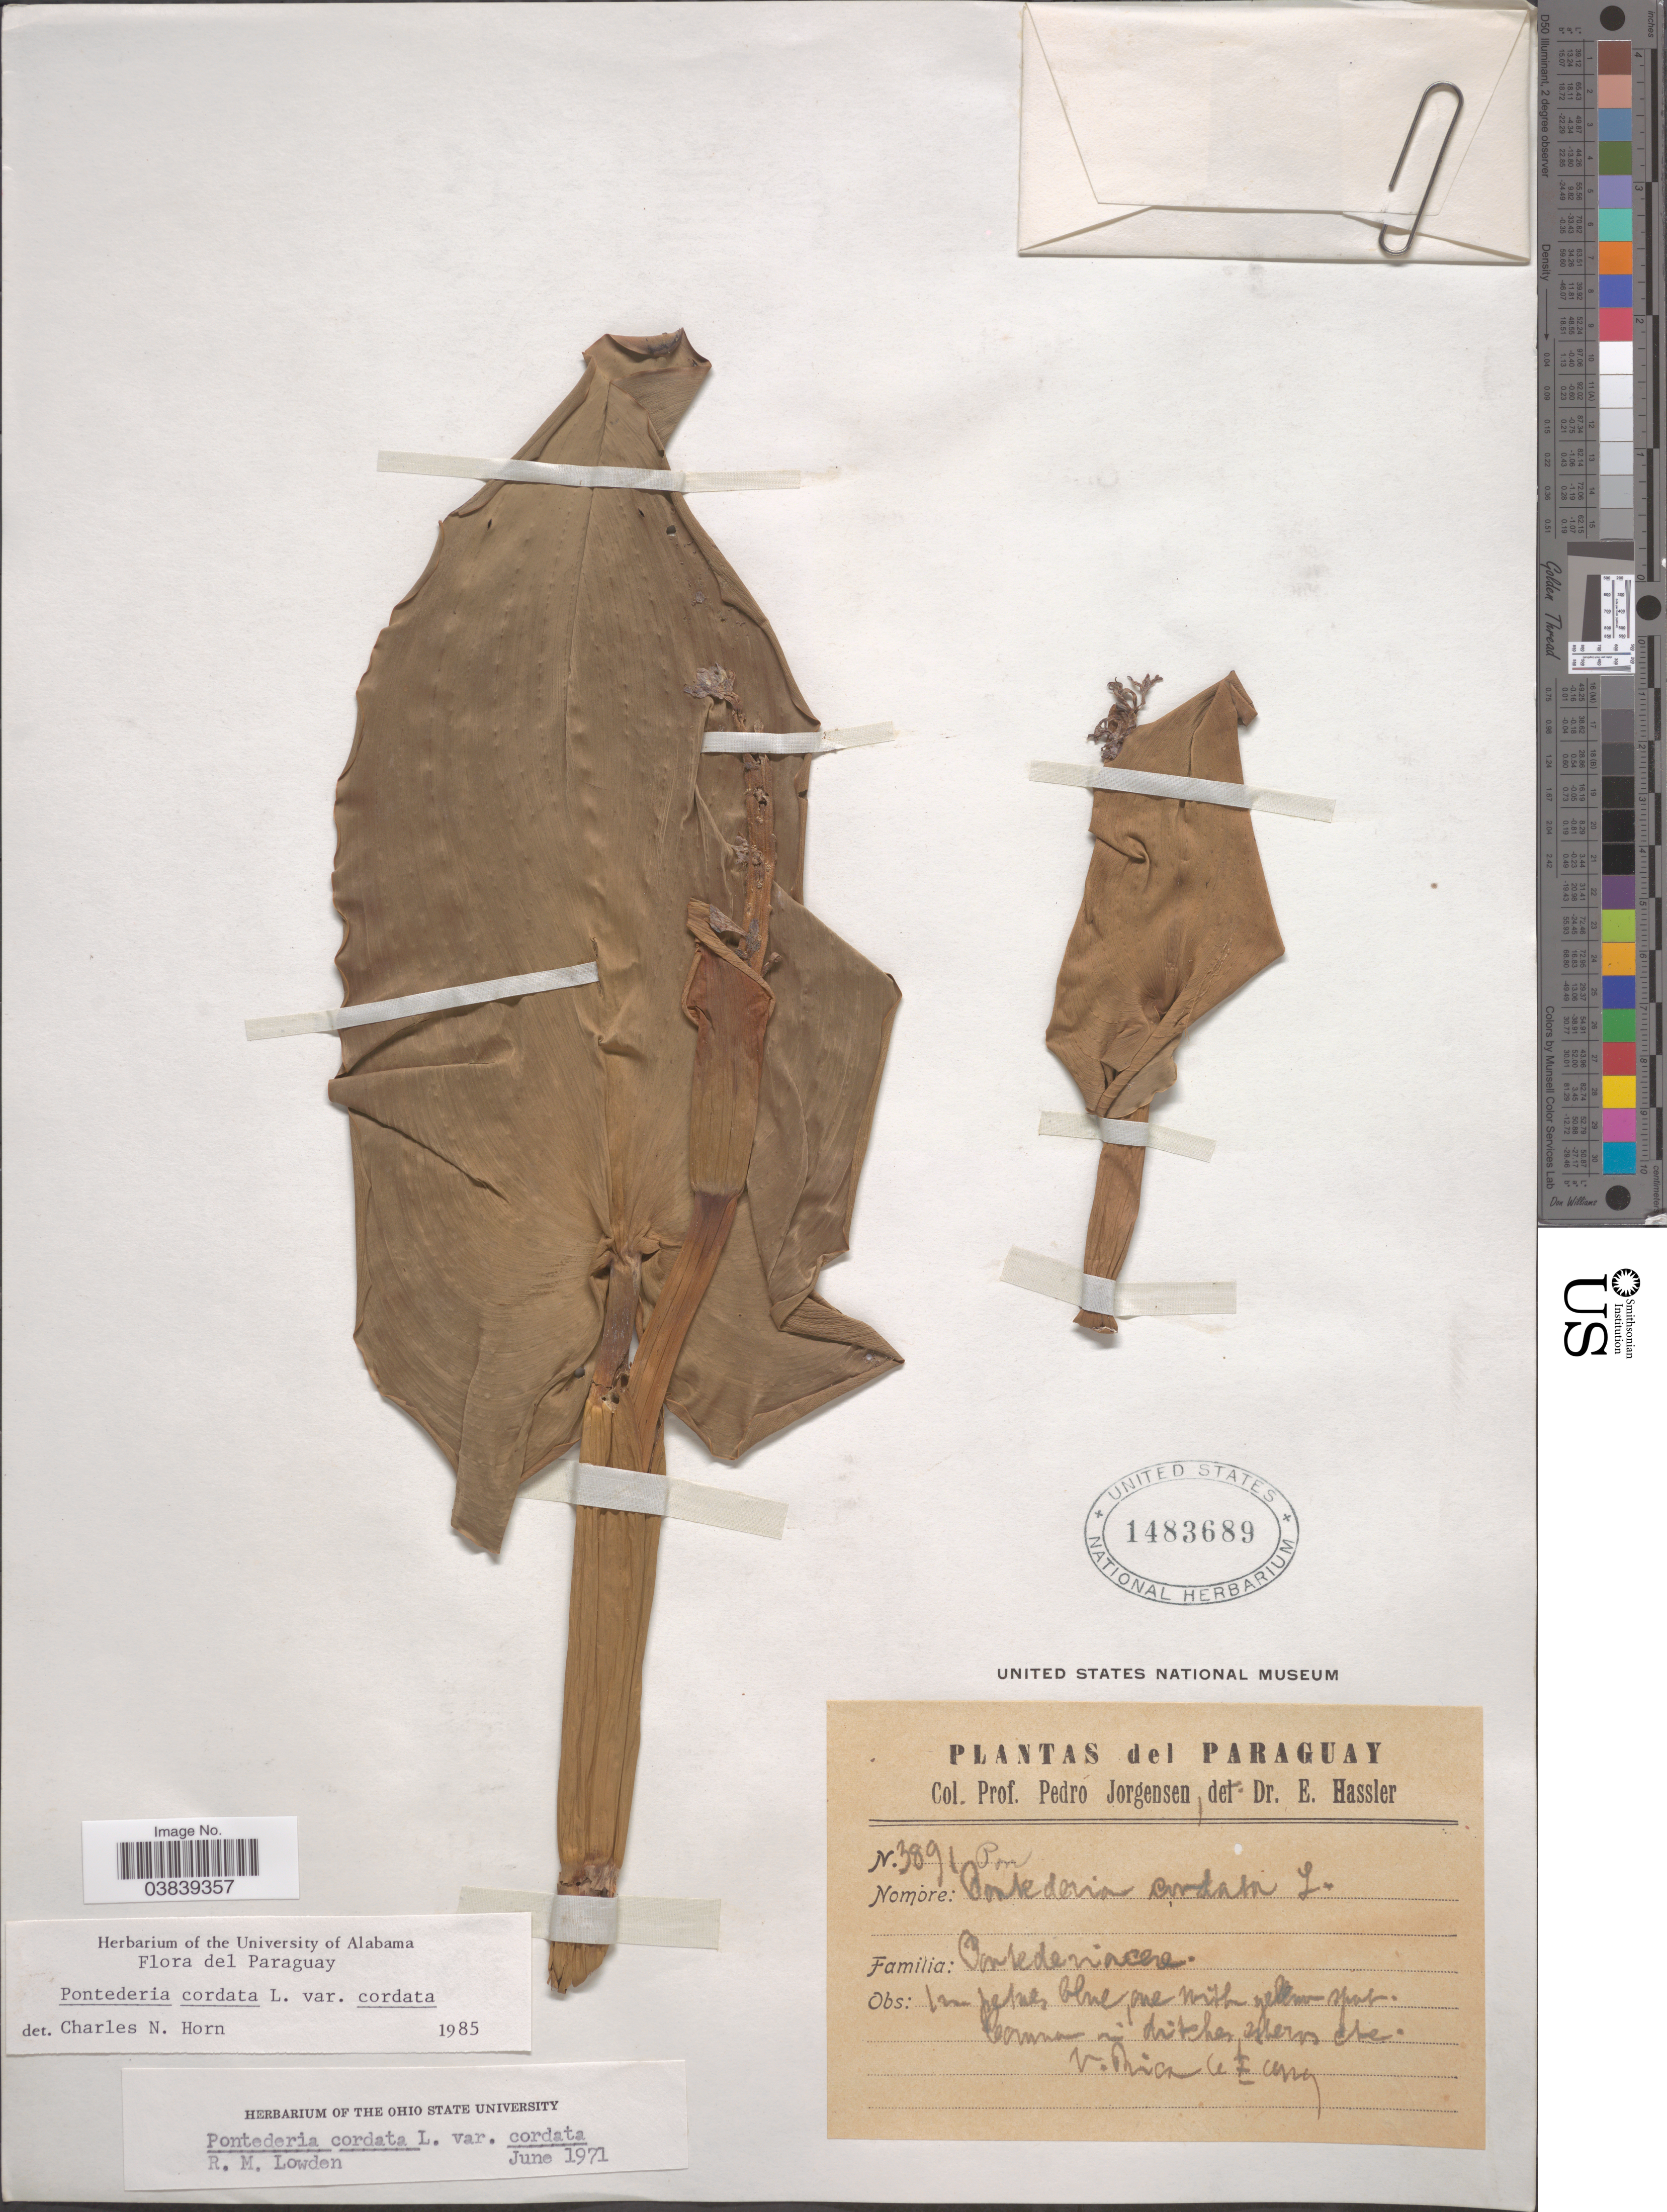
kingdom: Plantae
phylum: Tracheophyta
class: Liliopsida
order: Commelinales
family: Pontederiaceae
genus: Pontederia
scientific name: Pontederia cordata var. cordata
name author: L.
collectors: P. Jörgensen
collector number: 3891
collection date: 1929-10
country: Paraguay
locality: V. Rica.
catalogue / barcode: US 1483689